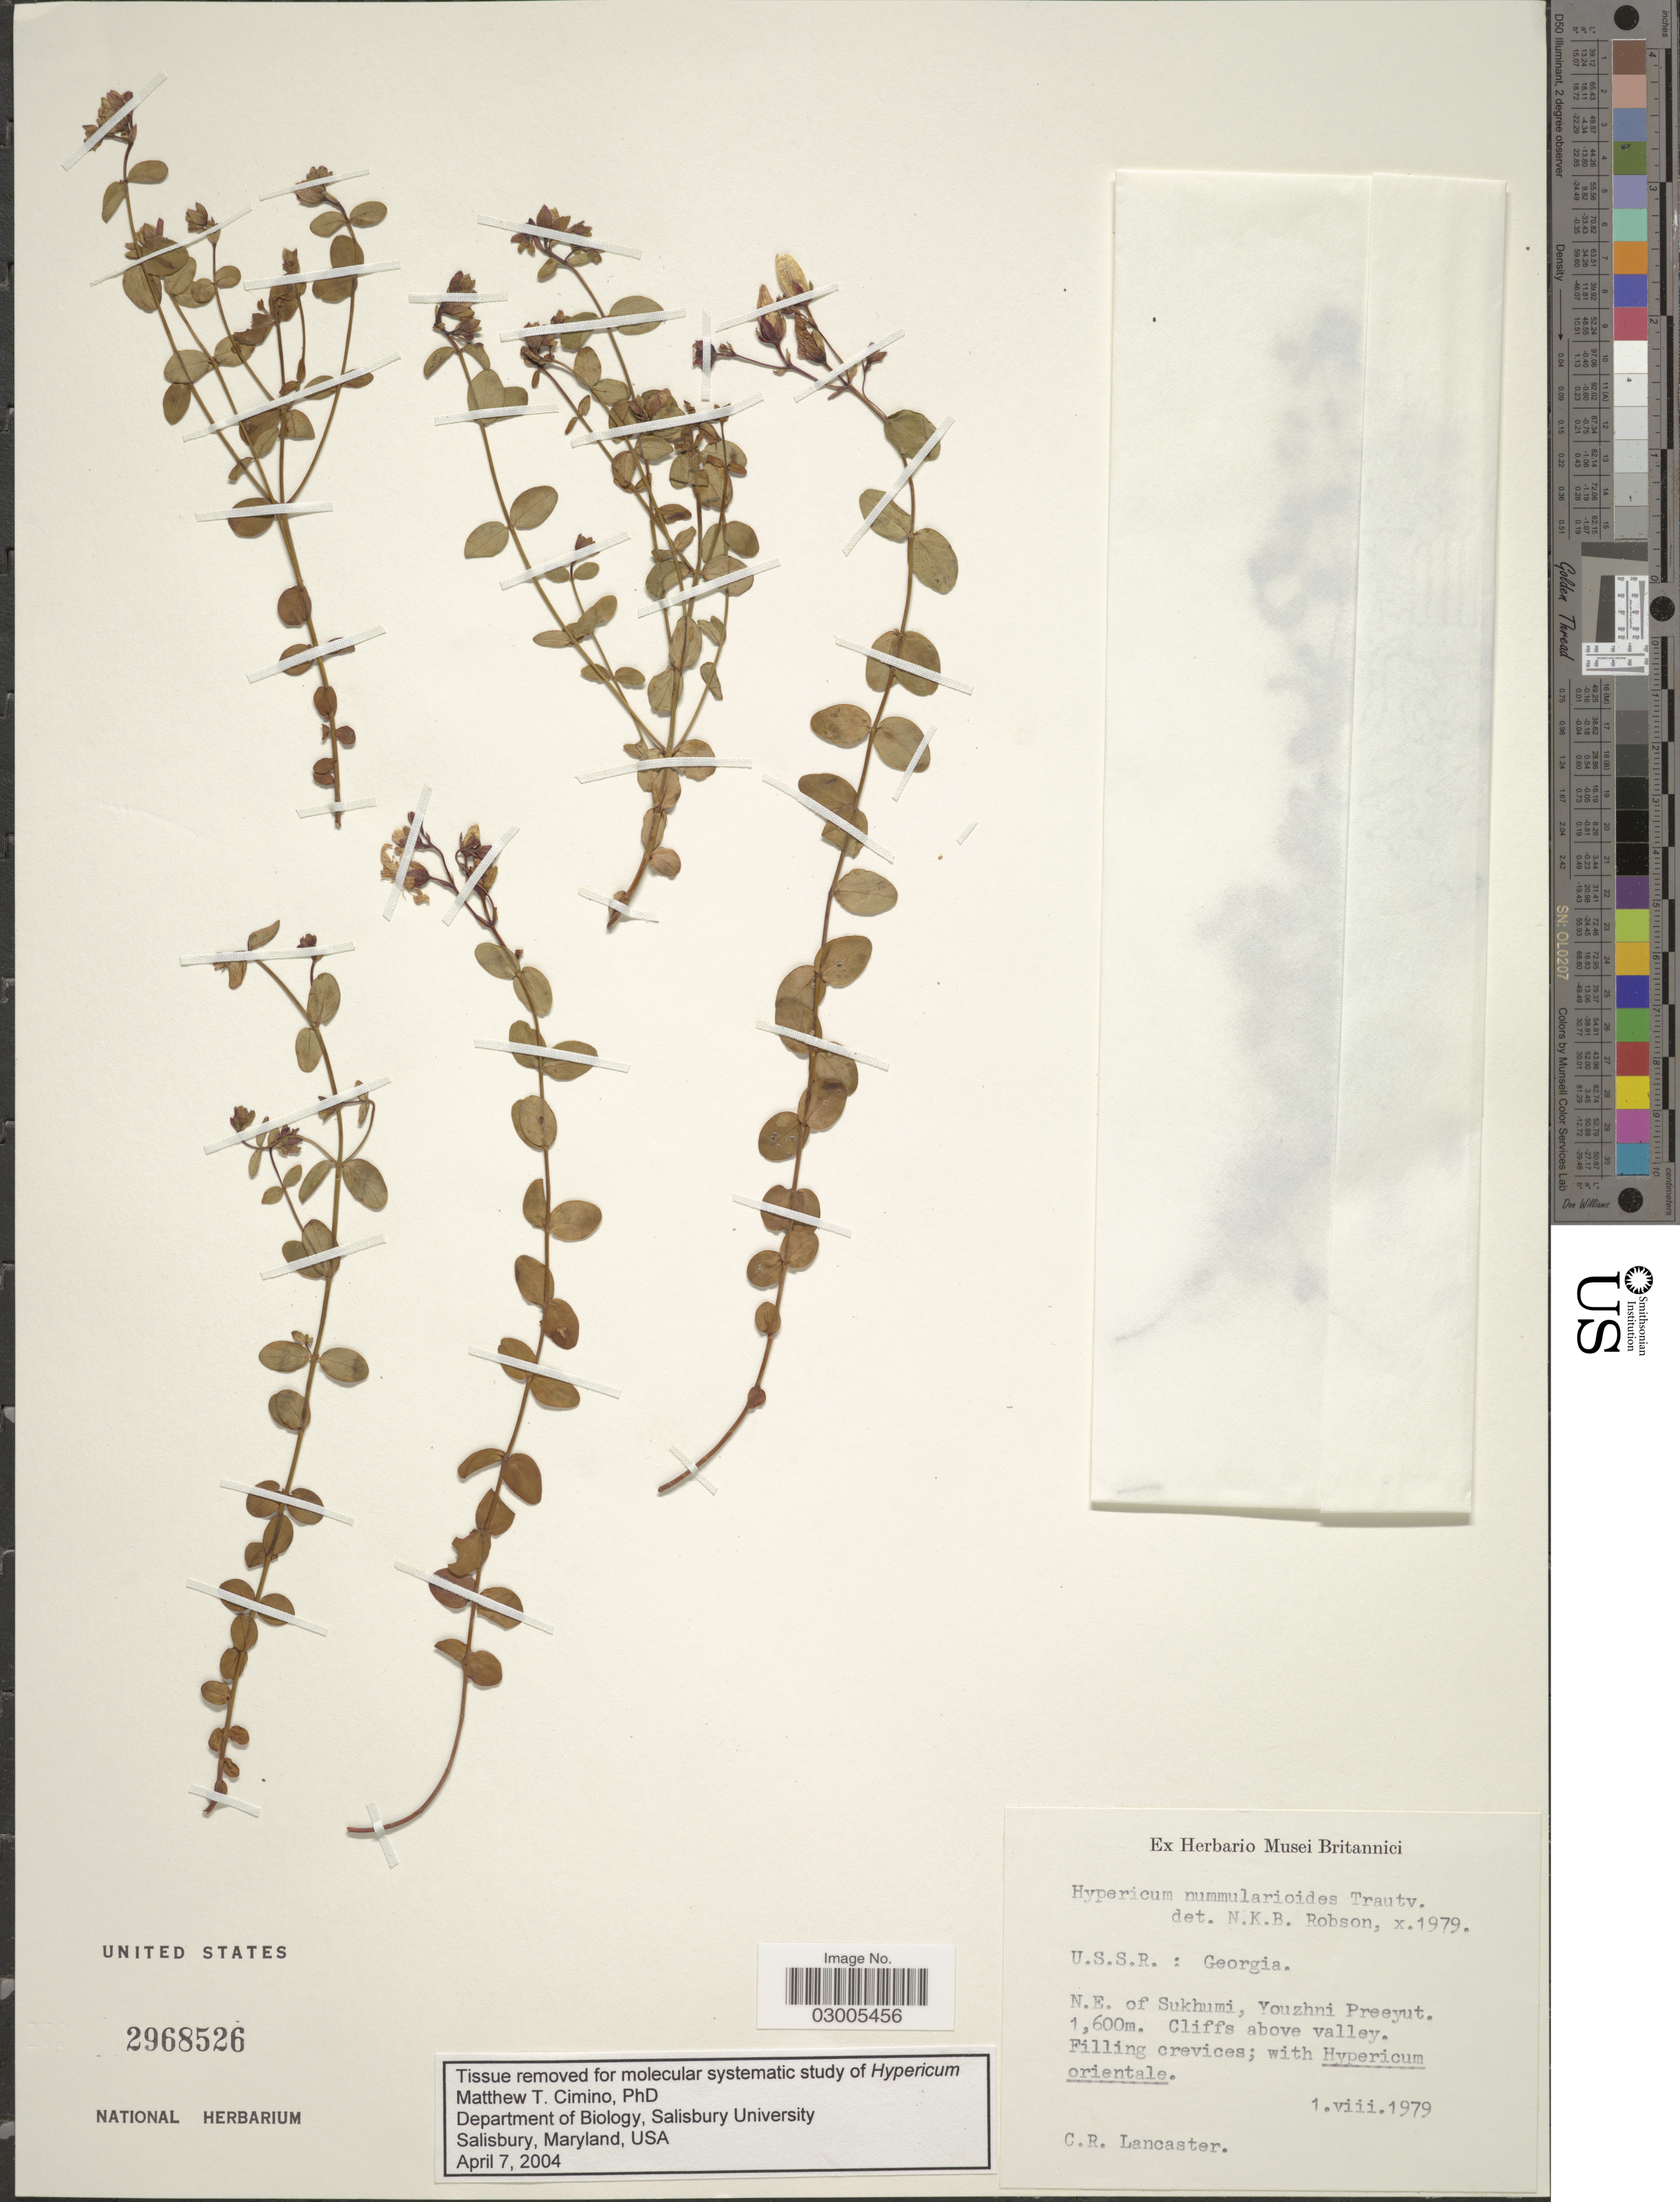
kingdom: Plantae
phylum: Tracheophyta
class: Magnoliopsida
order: Malpighiales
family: Hypericaceae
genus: Hypericum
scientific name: Hypericum nummularioides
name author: Trautv.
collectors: C. Lancaster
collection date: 1979-08-01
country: Georgia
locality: U.S.S.R. N.E. of sukhumi, Youzhni Preeyut.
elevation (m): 1600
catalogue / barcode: US 2968526